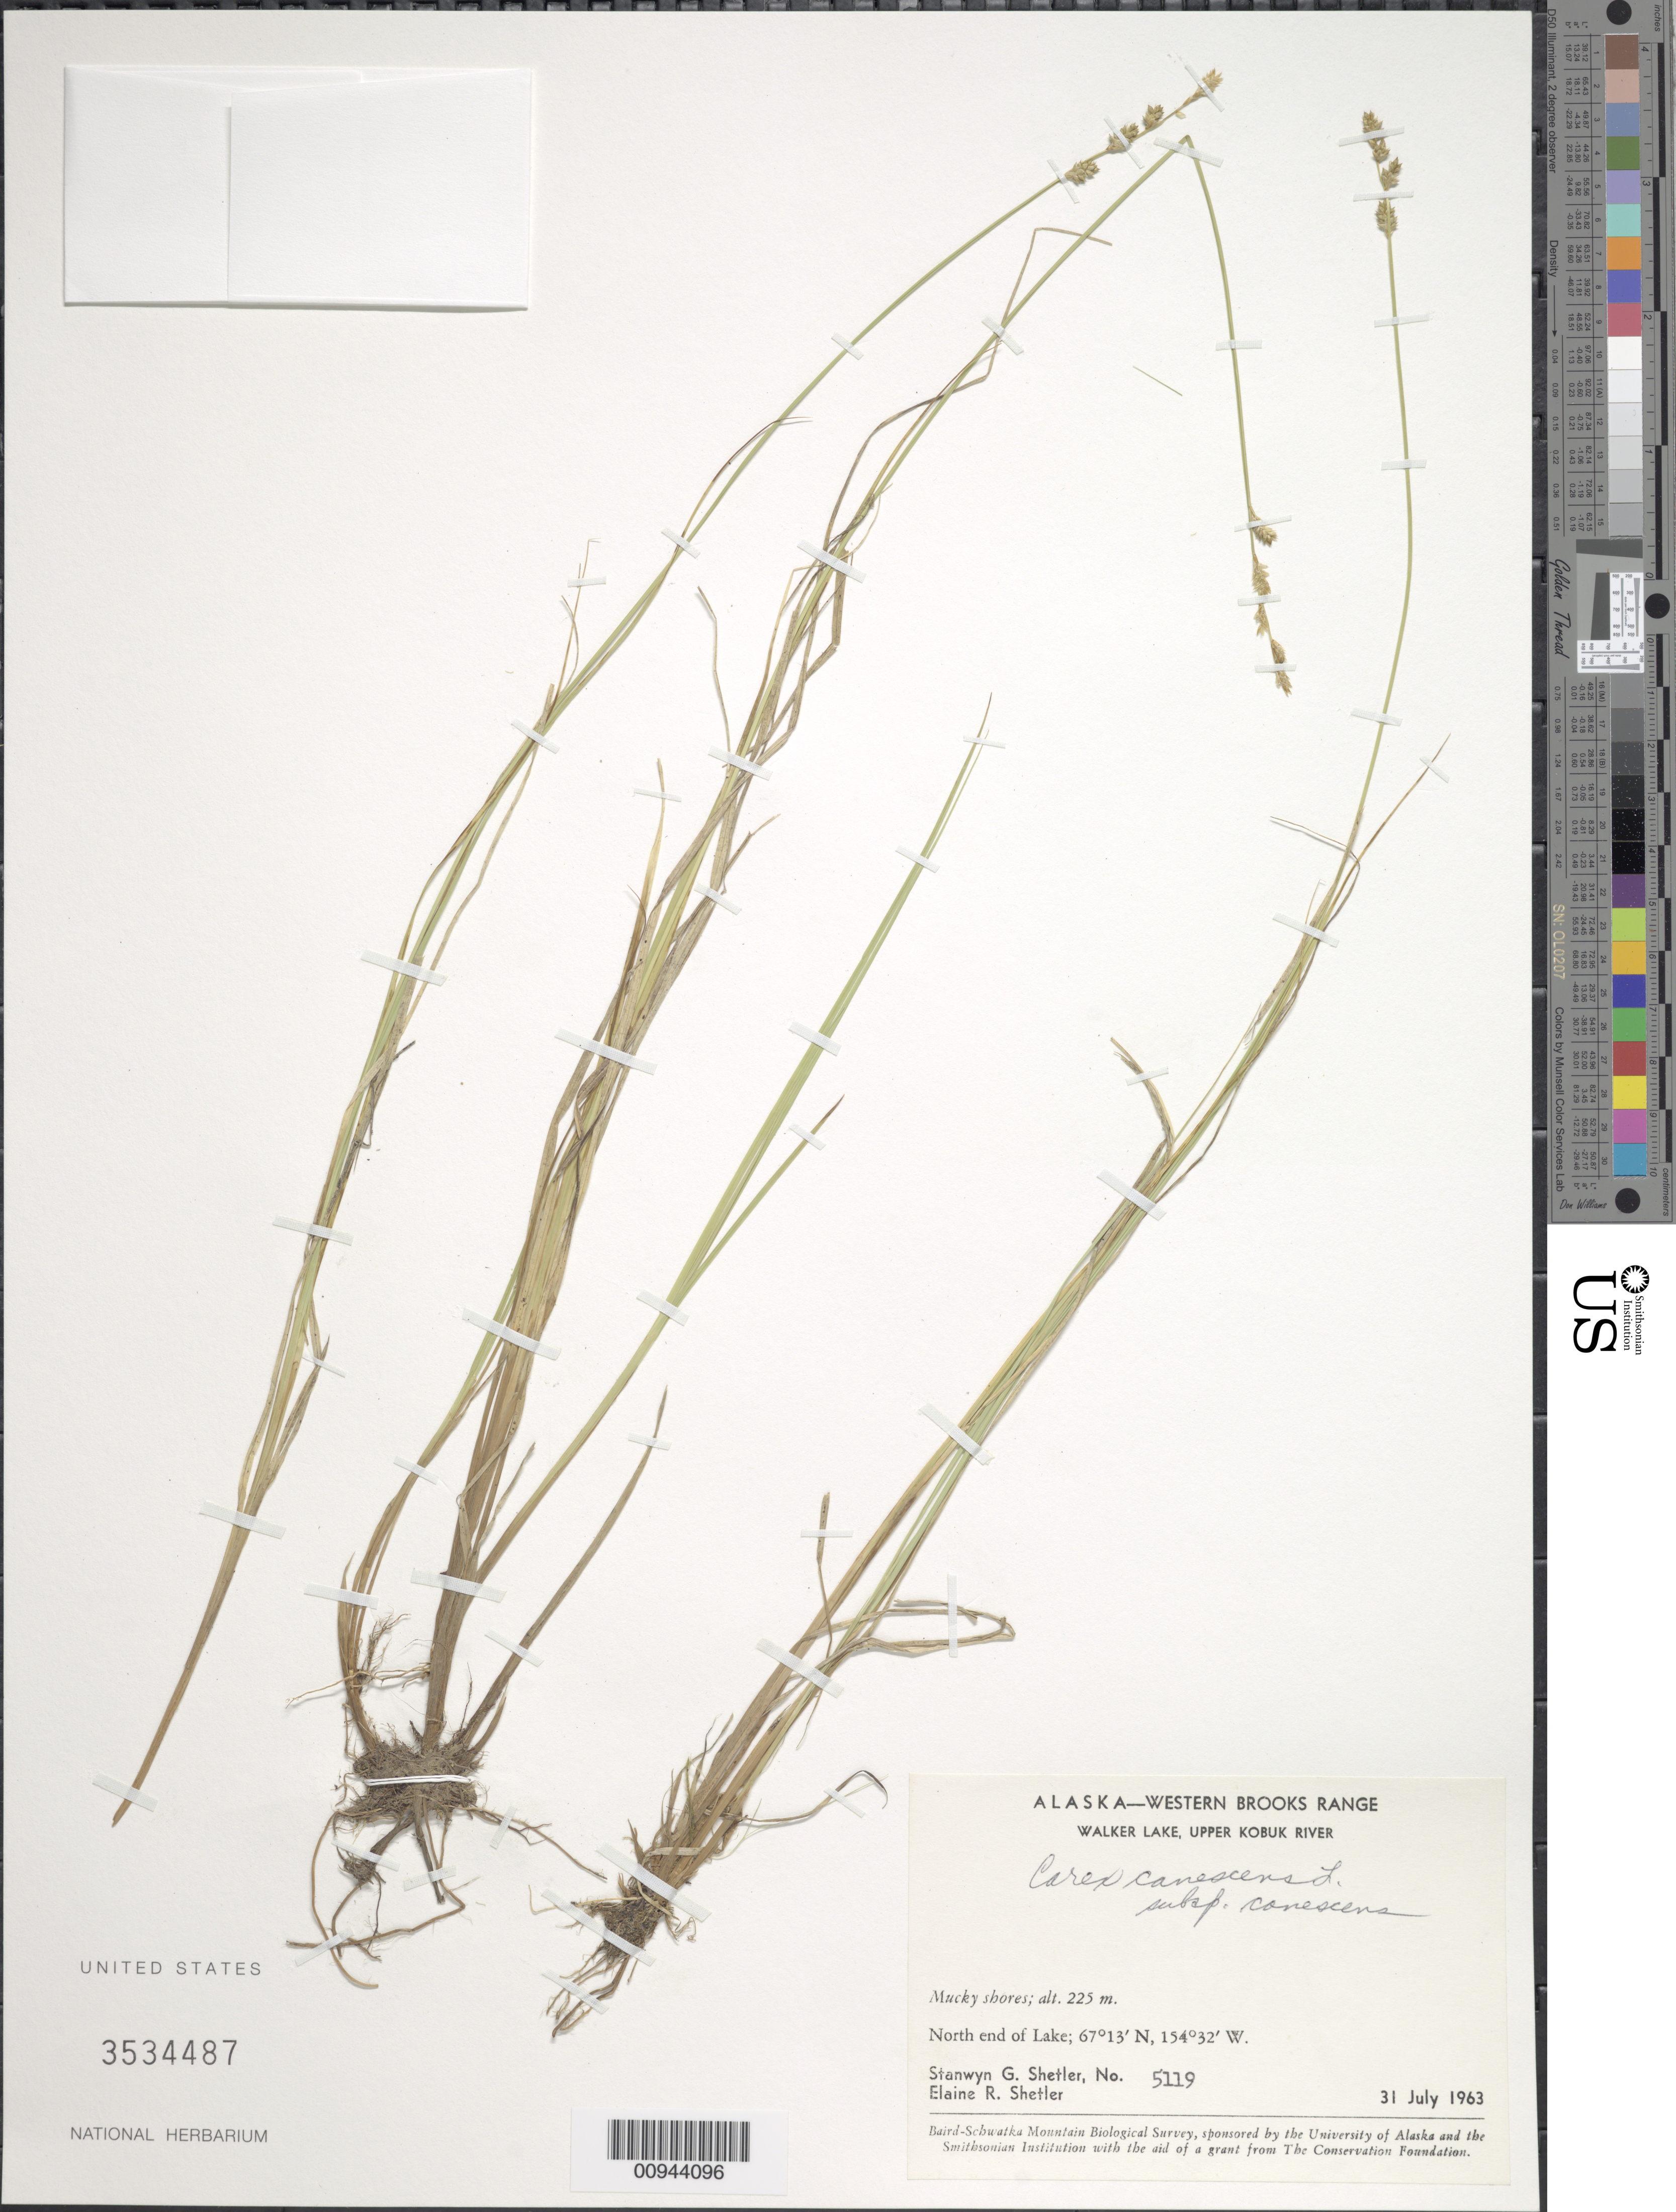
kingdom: Plantae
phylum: Tracheophyta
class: Liliopsida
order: Poales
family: Cyperaceae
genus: Carex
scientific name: Carex canescens var. canescens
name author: L.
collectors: S. Shetler & E. R. Shetler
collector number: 5119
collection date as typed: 31 Jul 1963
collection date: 1963-07-31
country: United States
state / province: Alaska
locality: North end of Walker Lake. Western Brooks Range, Upper Kobuk River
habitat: Mucky shores.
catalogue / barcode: US 3534487